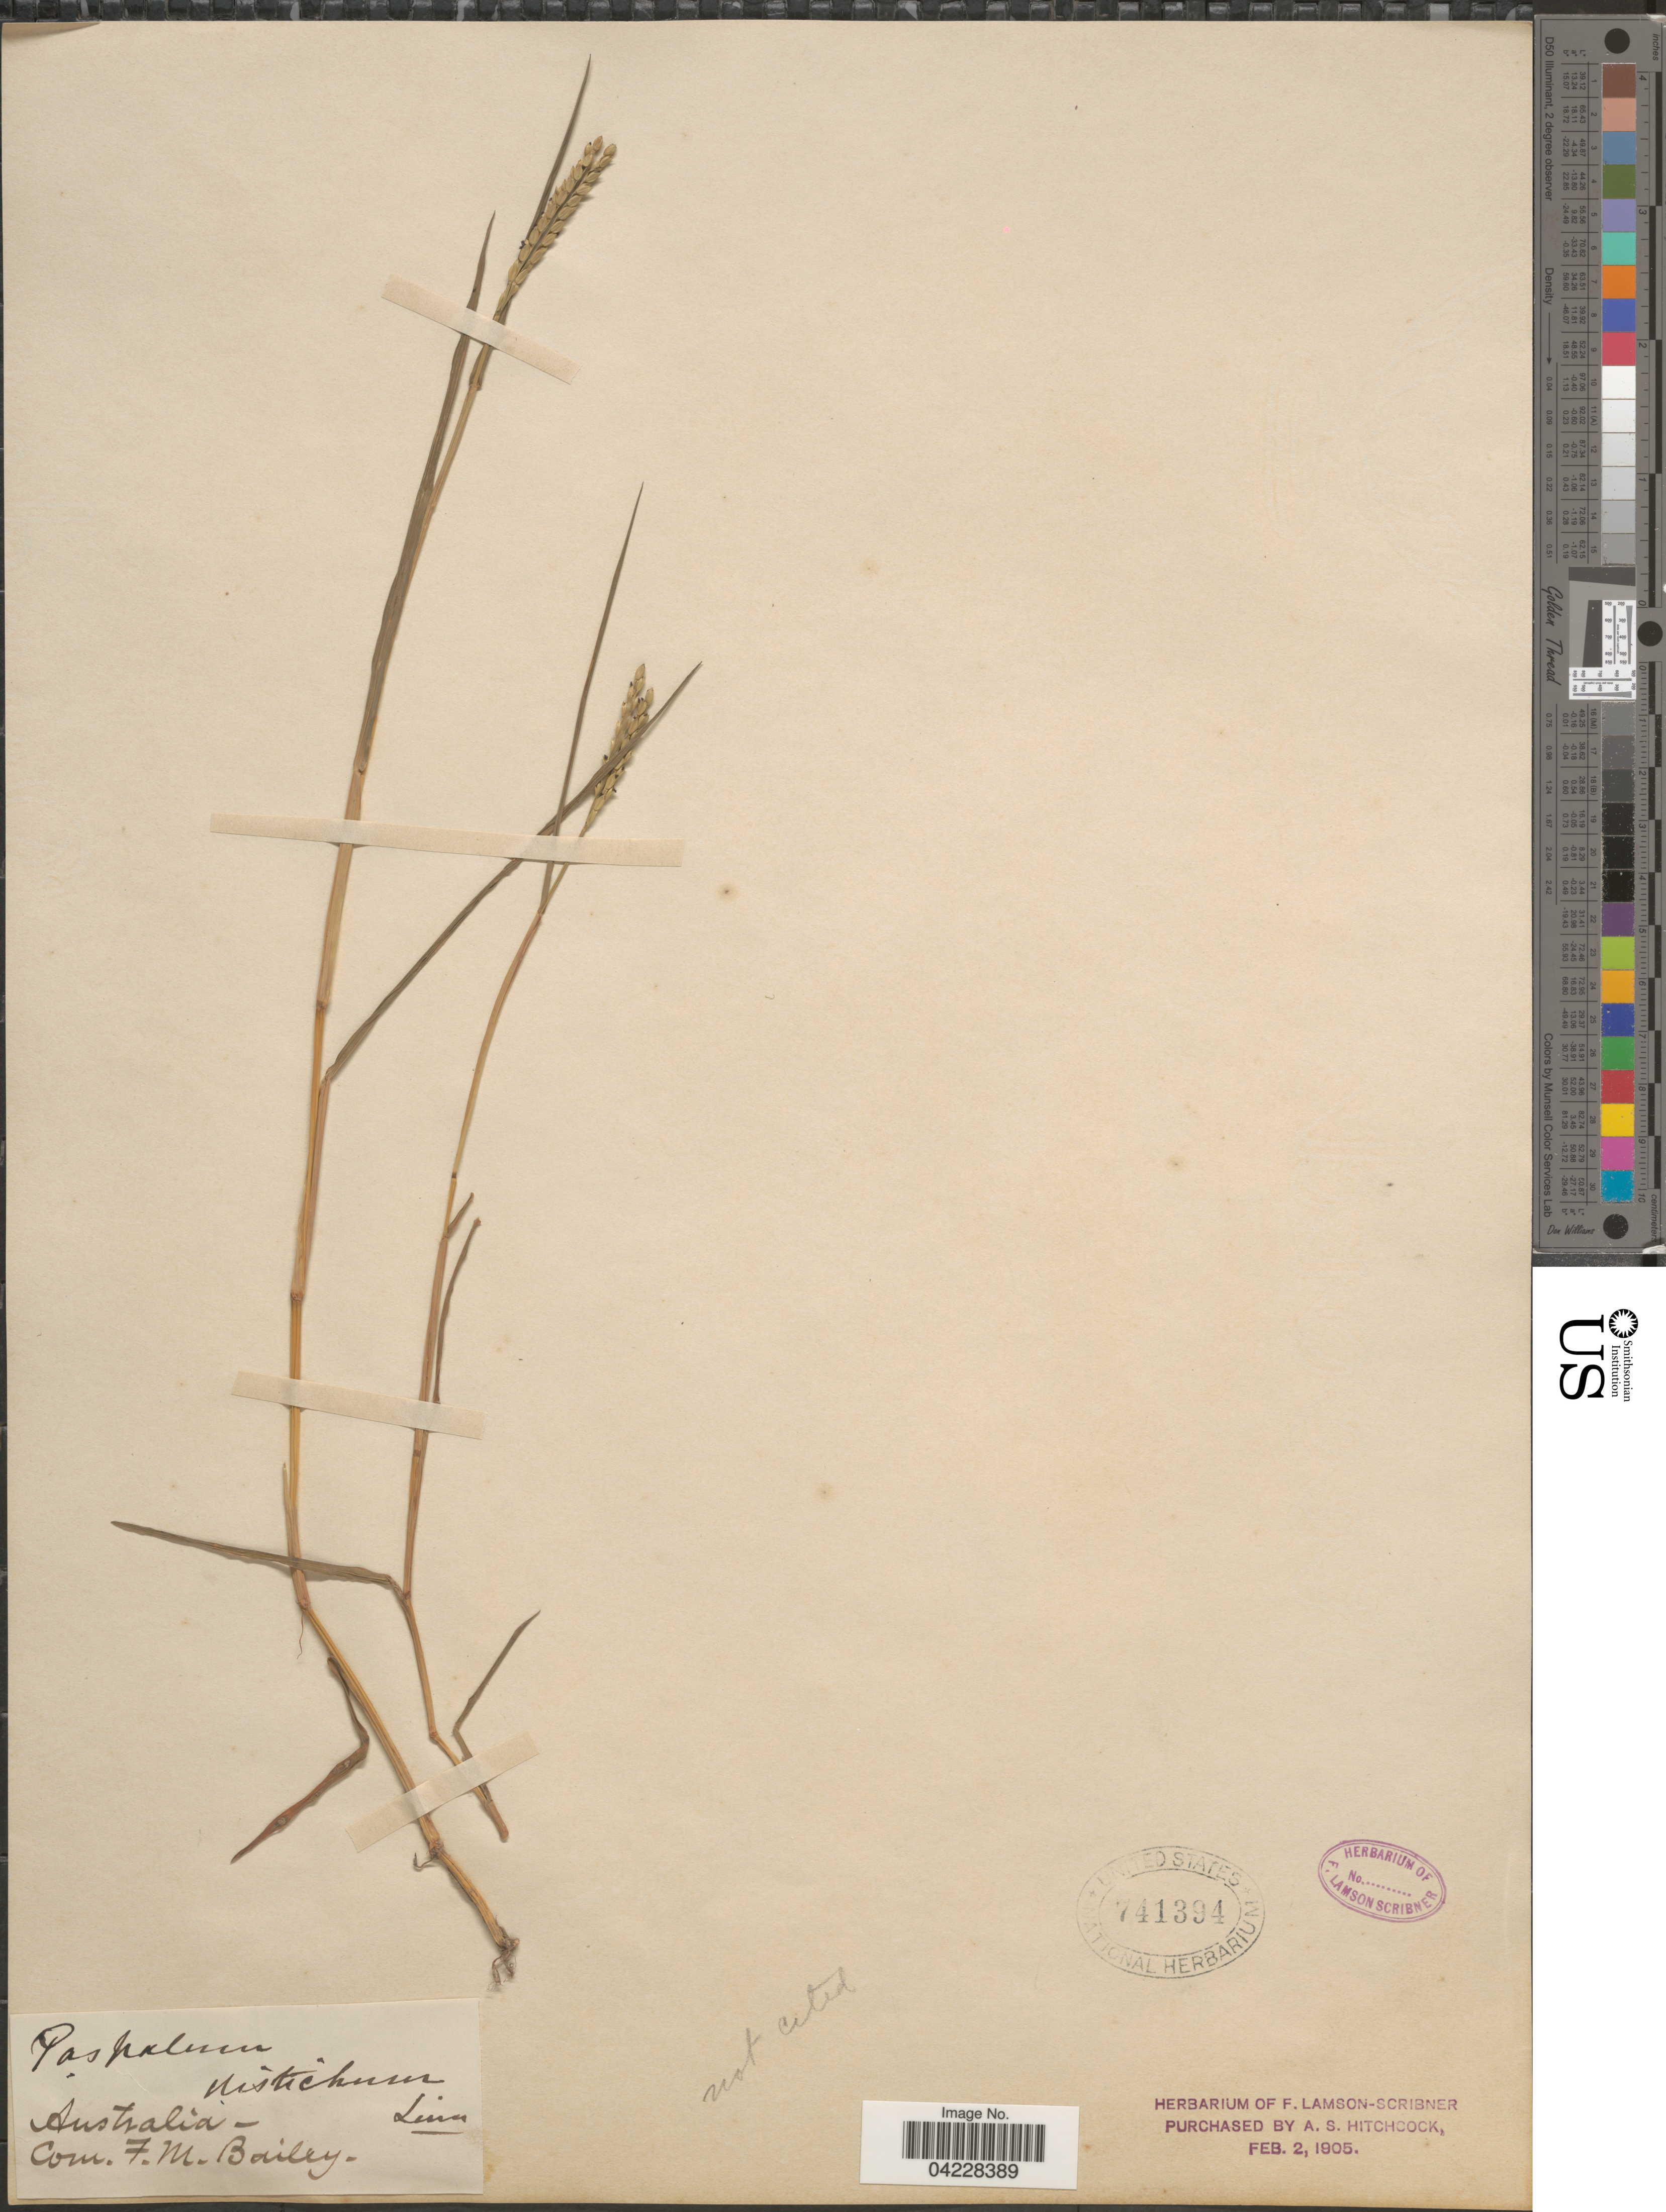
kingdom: Plantae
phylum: Tracheophyta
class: Liliopsida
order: Poales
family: Poaceae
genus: Paspalum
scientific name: Paspalum distichum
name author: L.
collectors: ex herb. F. Lamson Scribner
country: Australia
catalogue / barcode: US 741394